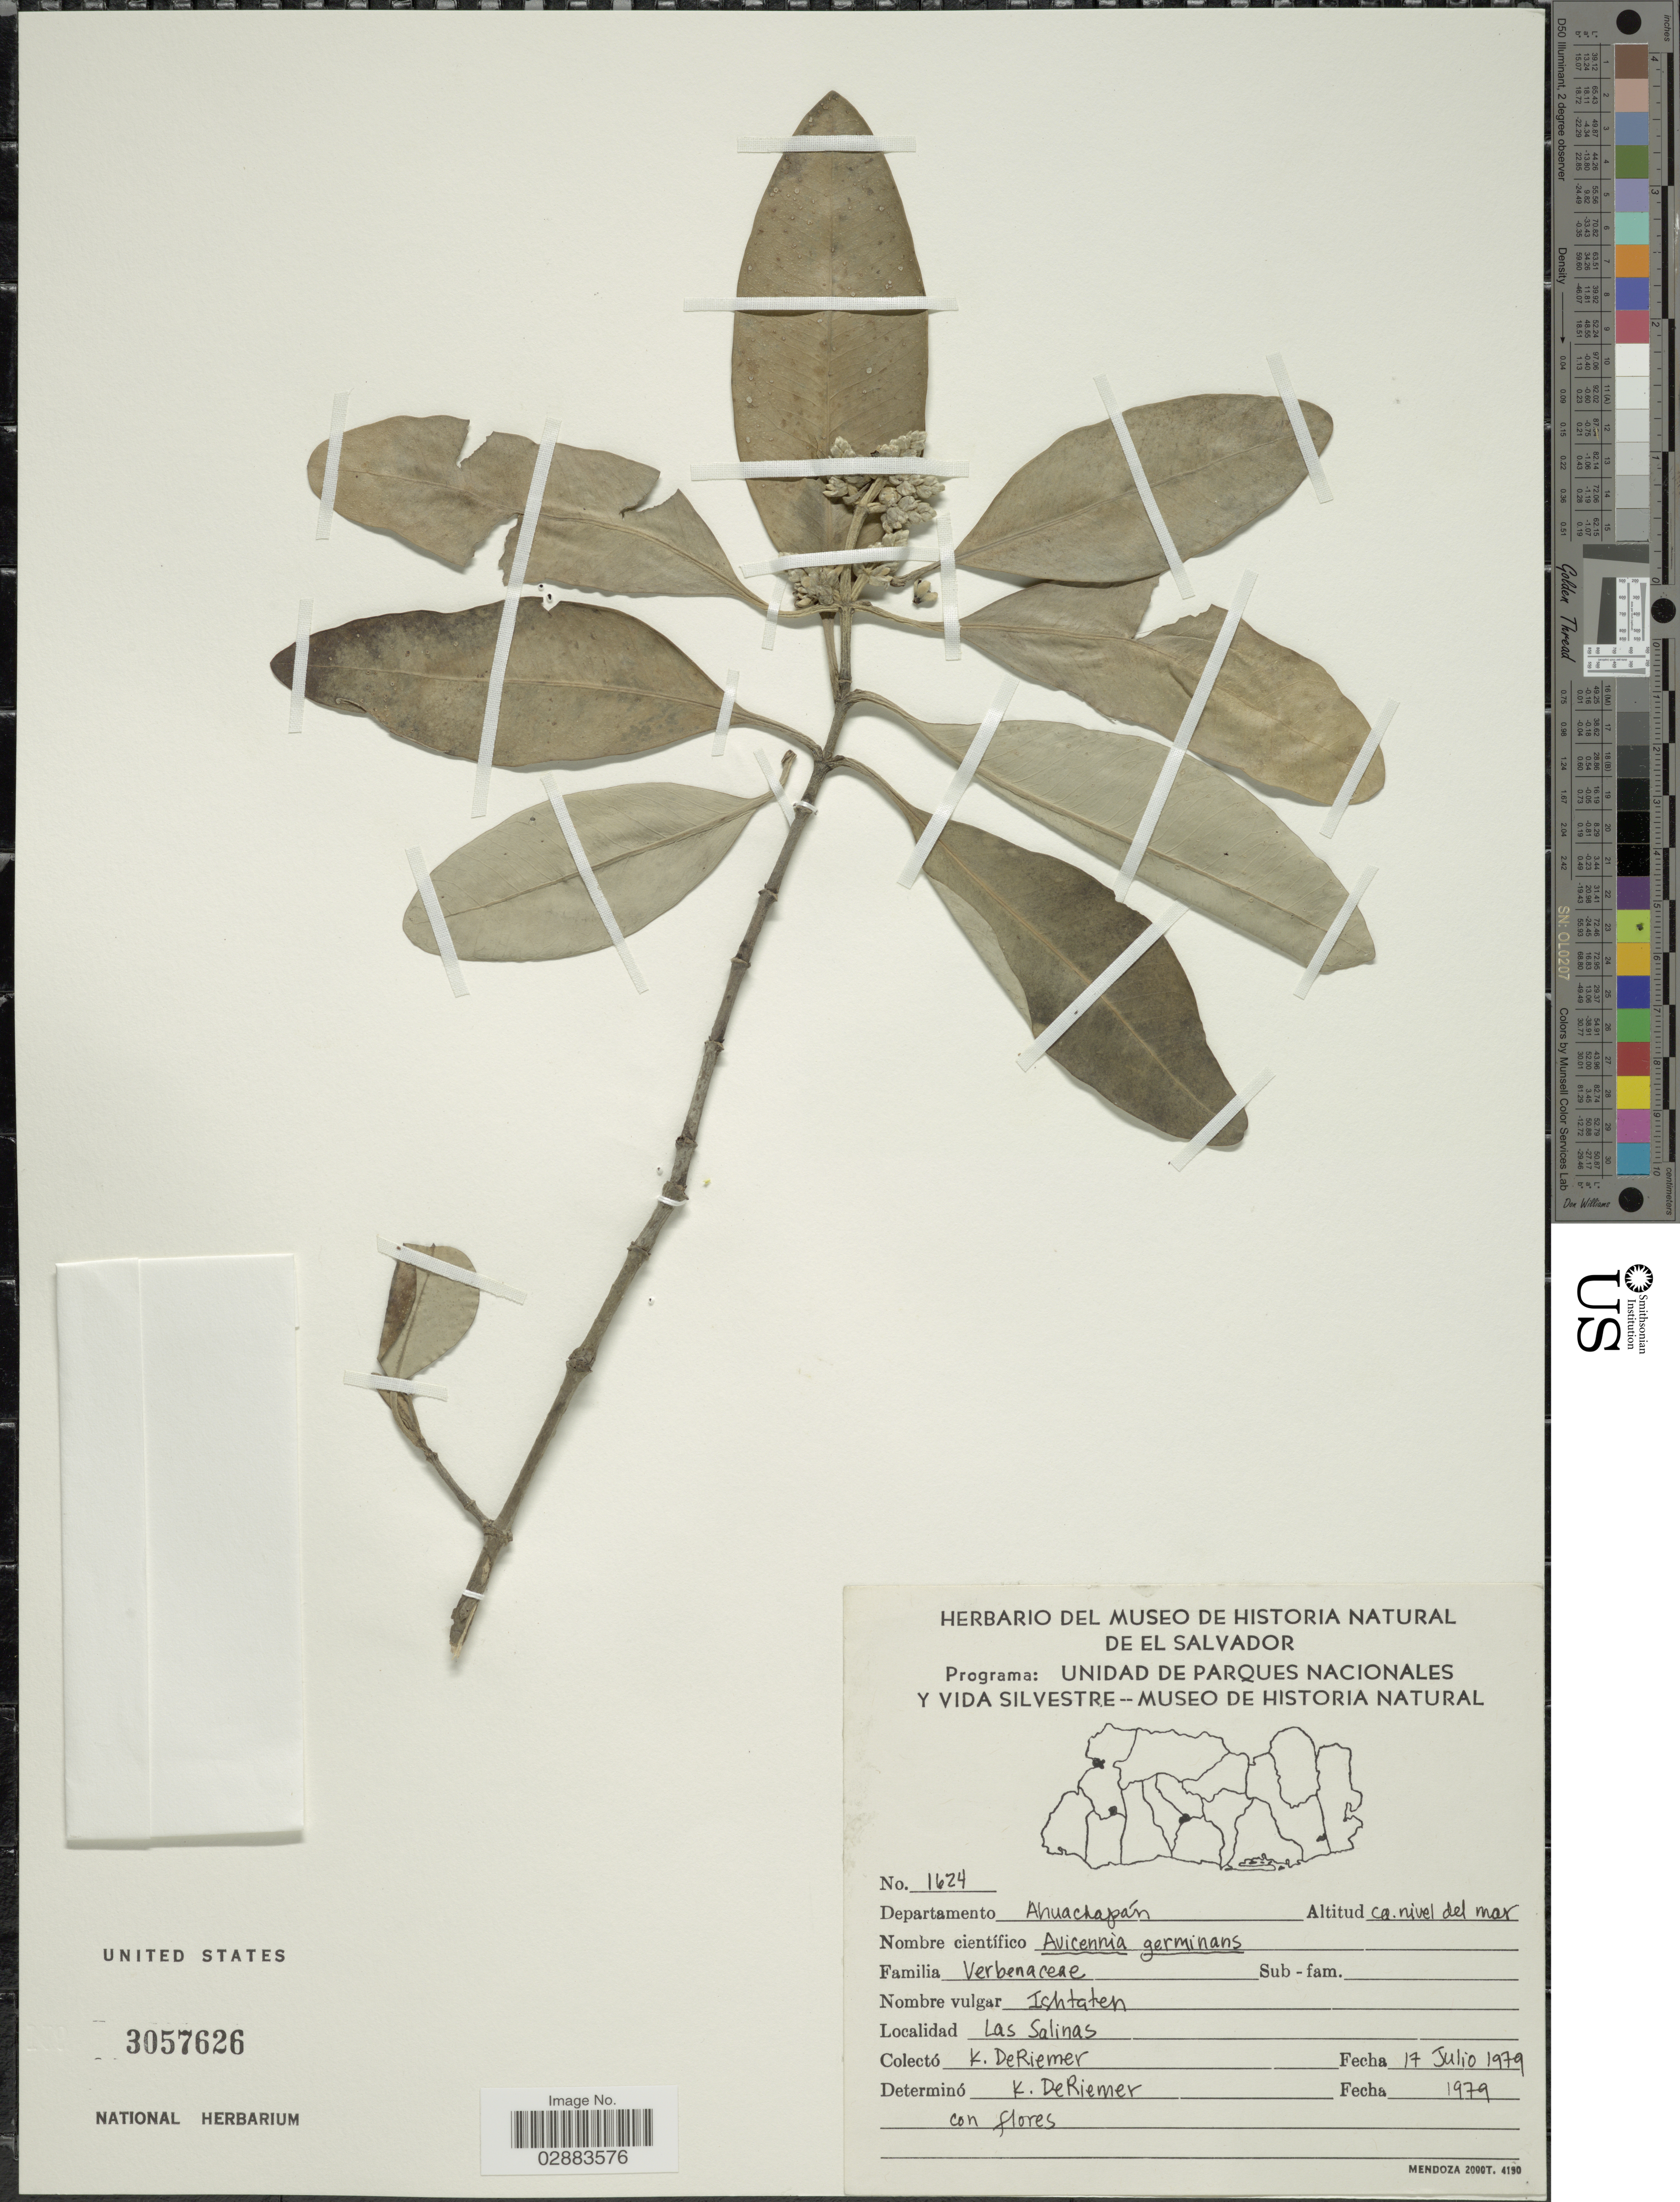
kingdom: Plantae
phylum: Tracheophyta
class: Magnoliopsida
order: Lamiales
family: Acanthaceae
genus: Avicennia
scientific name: Avicennia germinans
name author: (L.) L.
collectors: K. DeRiemer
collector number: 1624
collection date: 1979-07-17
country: El Salvador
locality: Las Salinas.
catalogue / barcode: US 3057626